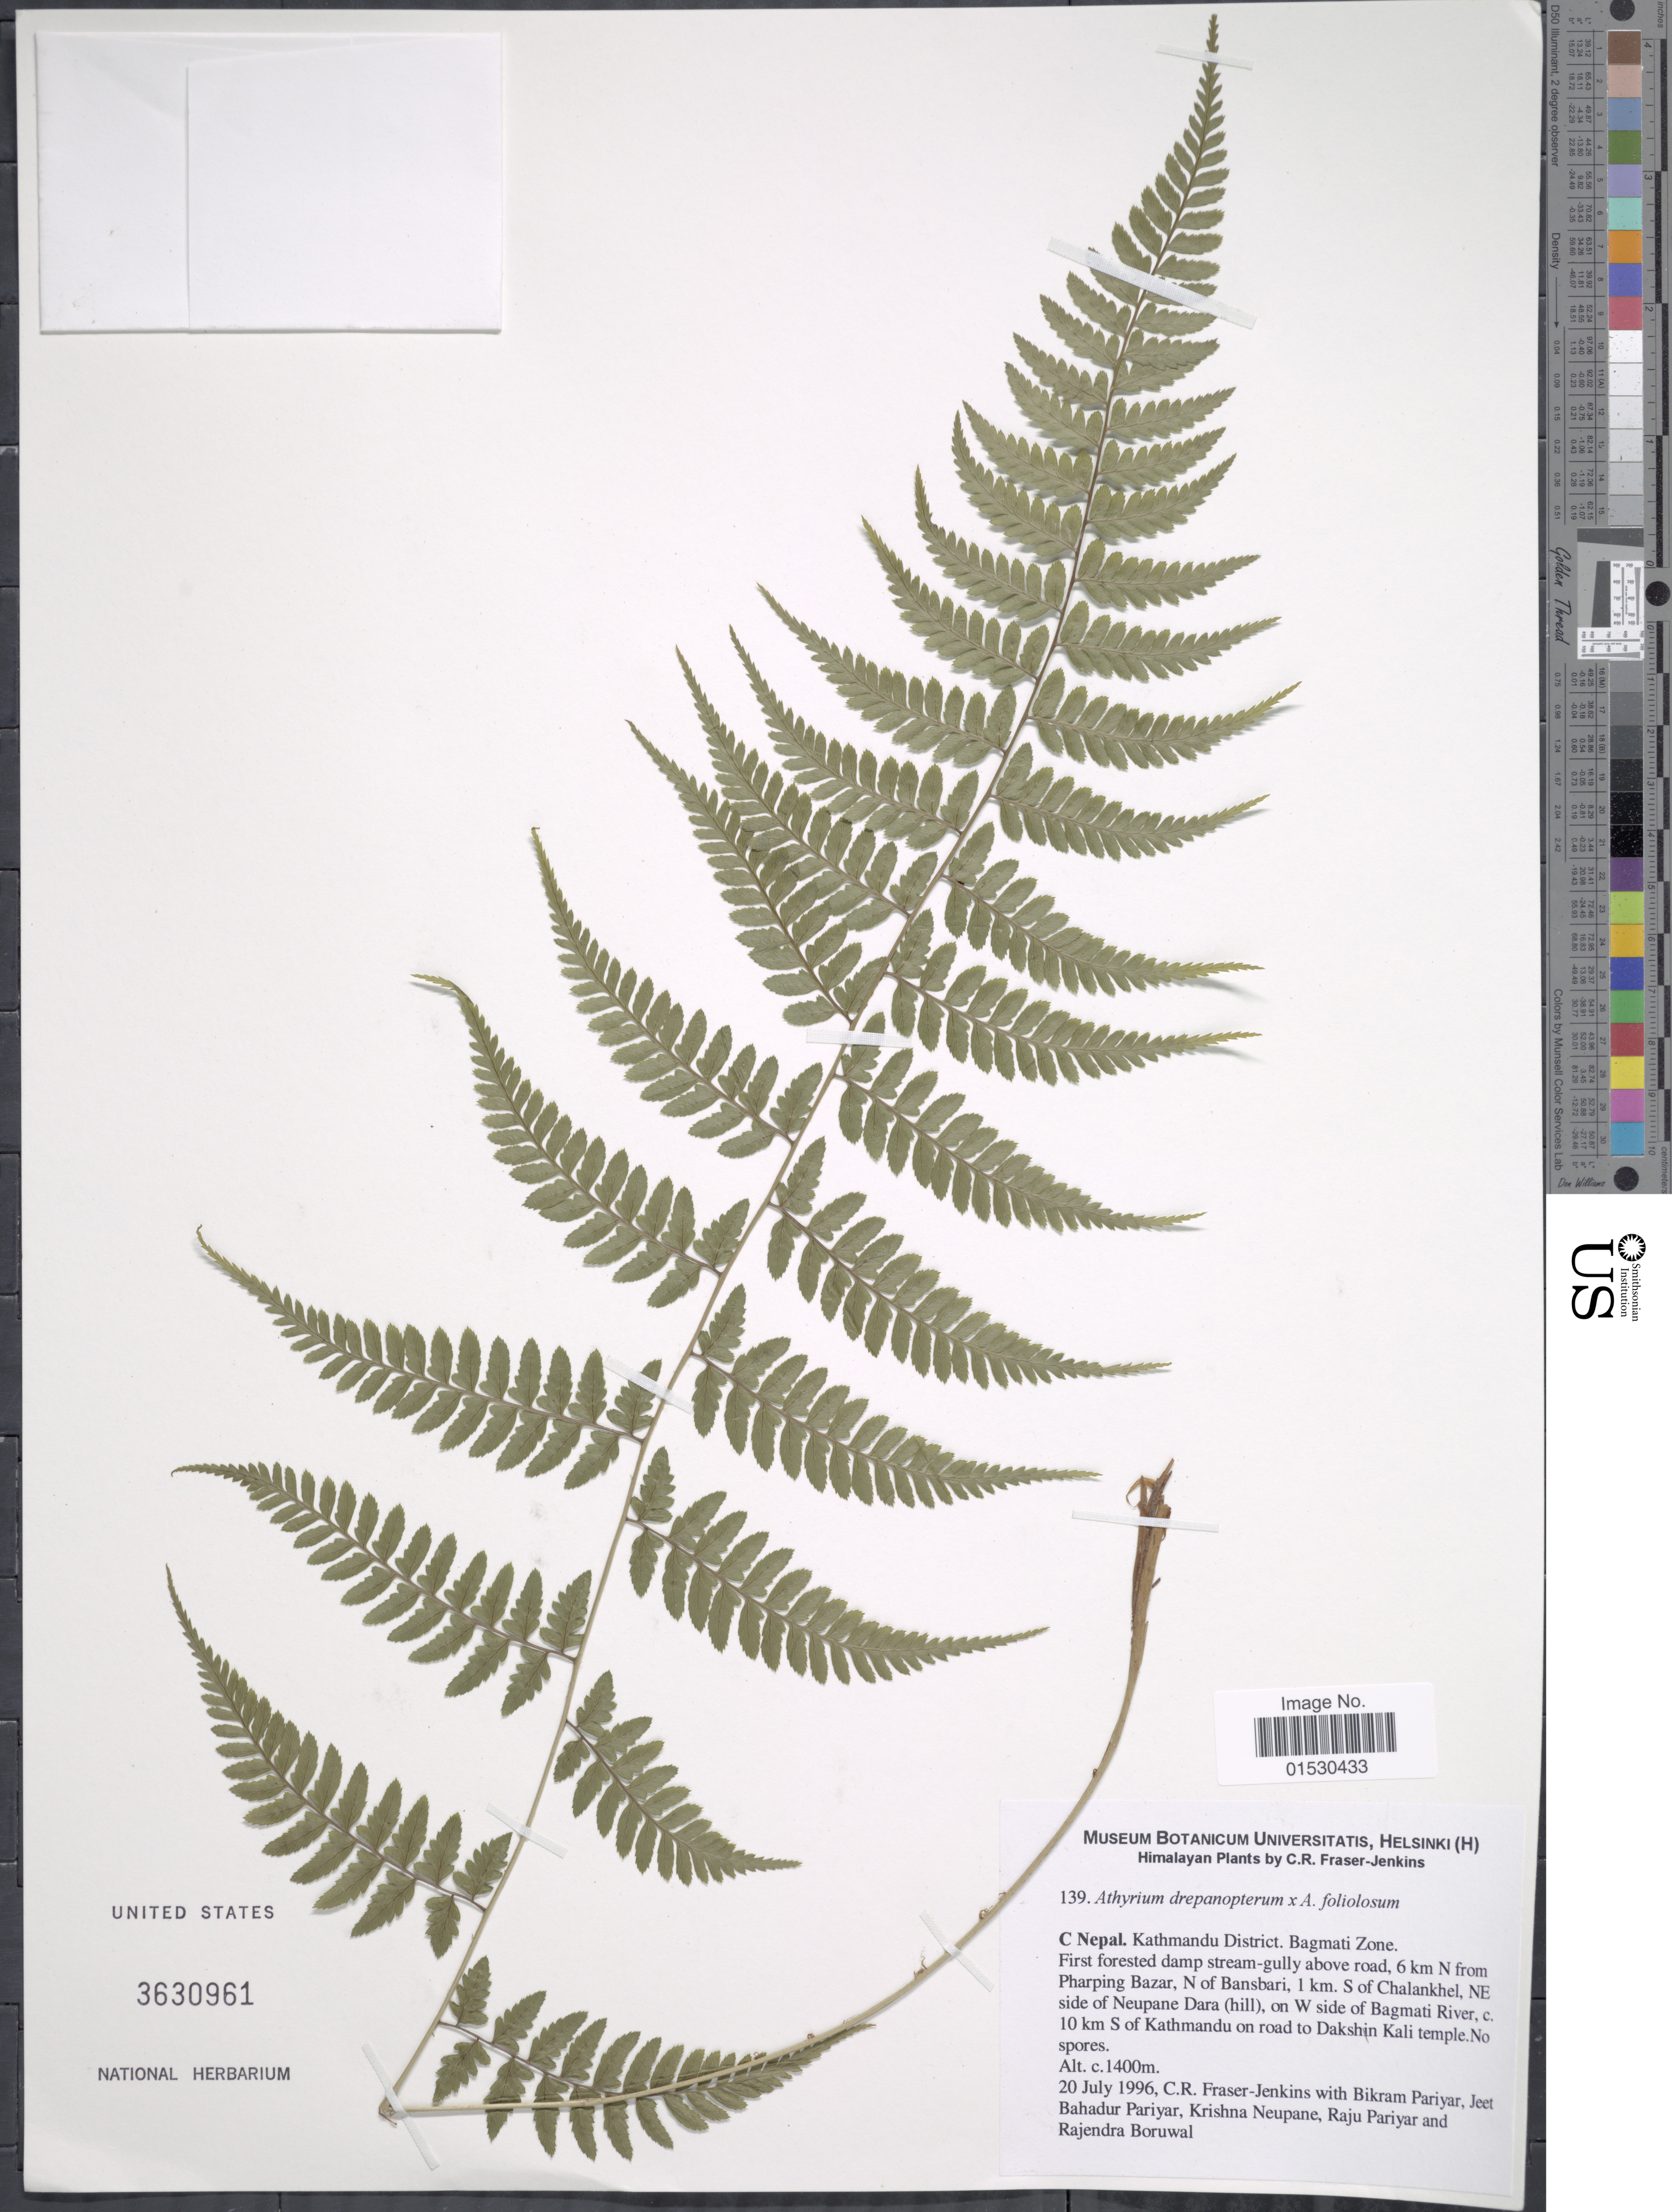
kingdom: Plantae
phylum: Tracheophyta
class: Polypodiopsida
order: Polypodiales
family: Athyriaceae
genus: Athyrium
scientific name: Athyrium x kathmanduense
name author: Fraser-Jenk.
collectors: C. R. Fraser-Jenkins, B. Pariyar, J. Pariyar, K. Neupane & et al.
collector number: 139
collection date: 1996-07-20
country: Nepal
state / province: Bagmati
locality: C Nepal. Kathmandu District. Bagmati Zone. Forest forested damp stream - gully above road, 6 km N from Pharping Bazar, N of Bansbari, 1 km. S of Chalankhel, NE side of Neupane Dara (hill), on W side of Bagmati River, c. 10 km S of Kathmandu on road to Dakshin Kali Temple. No Spores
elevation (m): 1400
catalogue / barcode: US 3630961